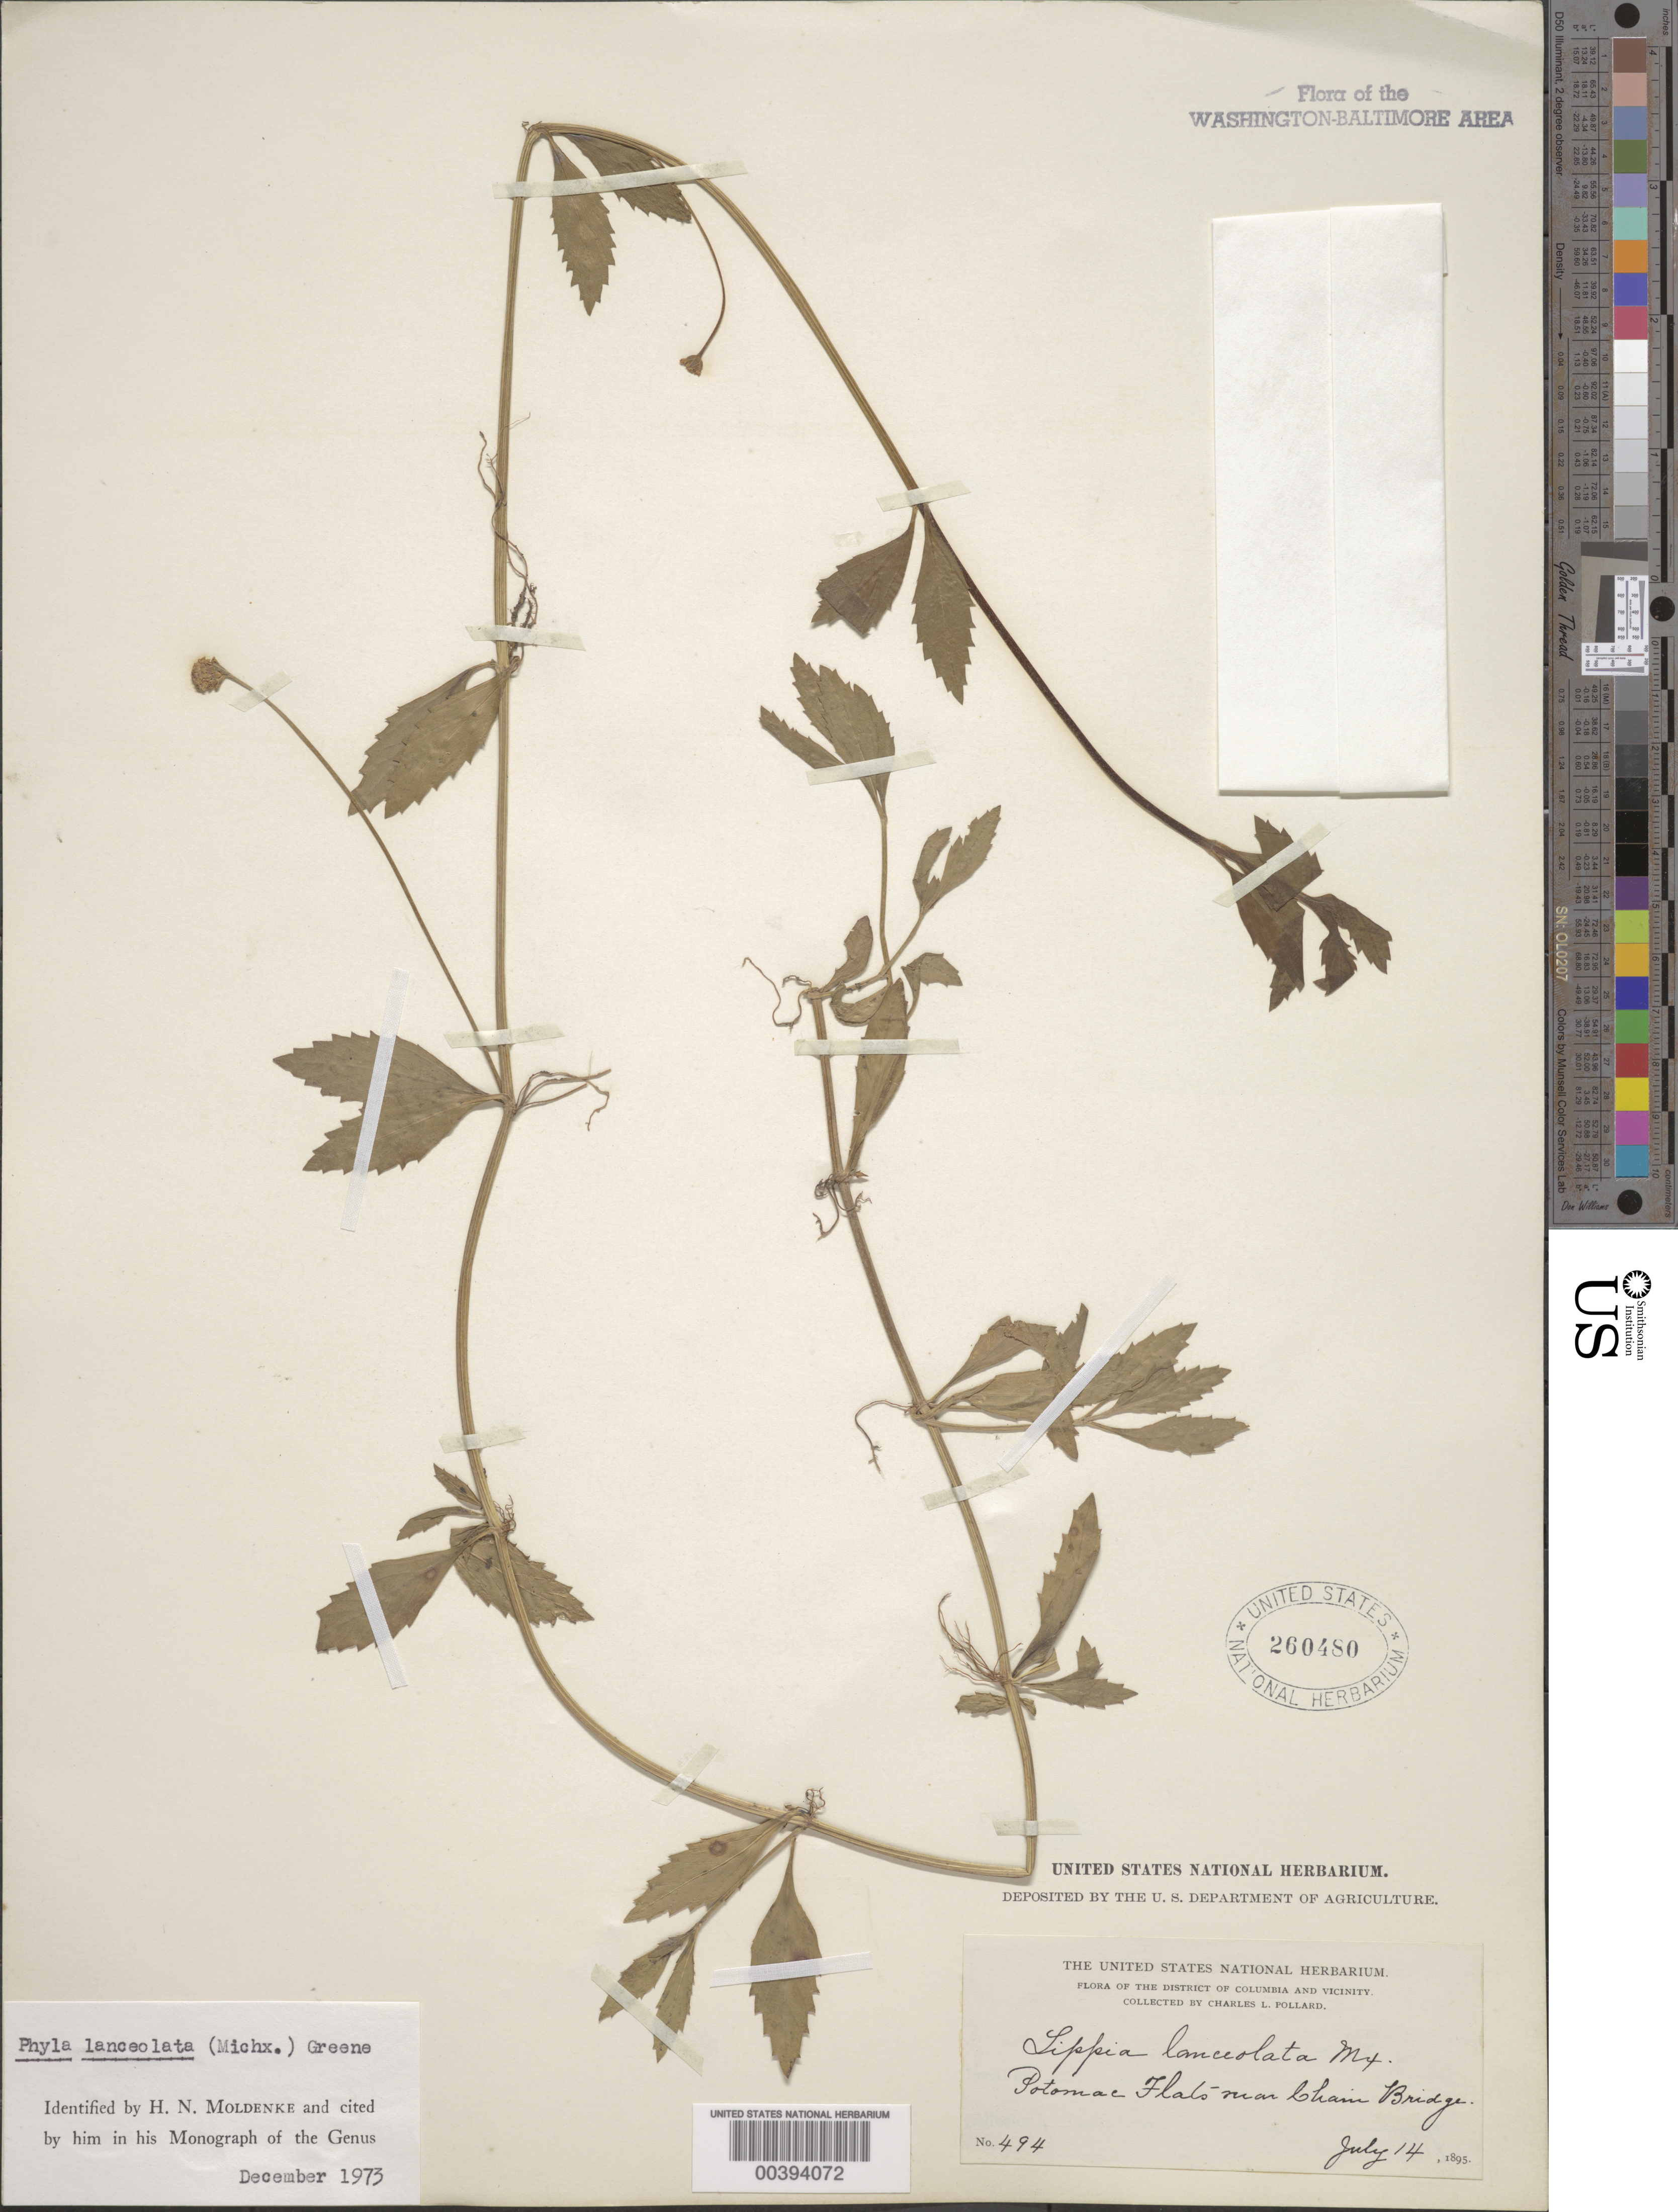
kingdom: Plantae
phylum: Tracheophyta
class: Magnoliopsida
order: Lamiales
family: Verbenaceae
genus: Phyla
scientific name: Phyla lanceolata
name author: (Michx.) Greene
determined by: Moldenke, H. N.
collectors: C. L. Pollard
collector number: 494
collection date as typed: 14 Jul 1895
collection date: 1895-07-14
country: United States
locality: Potomac River Flats, Chain Bridge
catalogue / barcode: US 260480